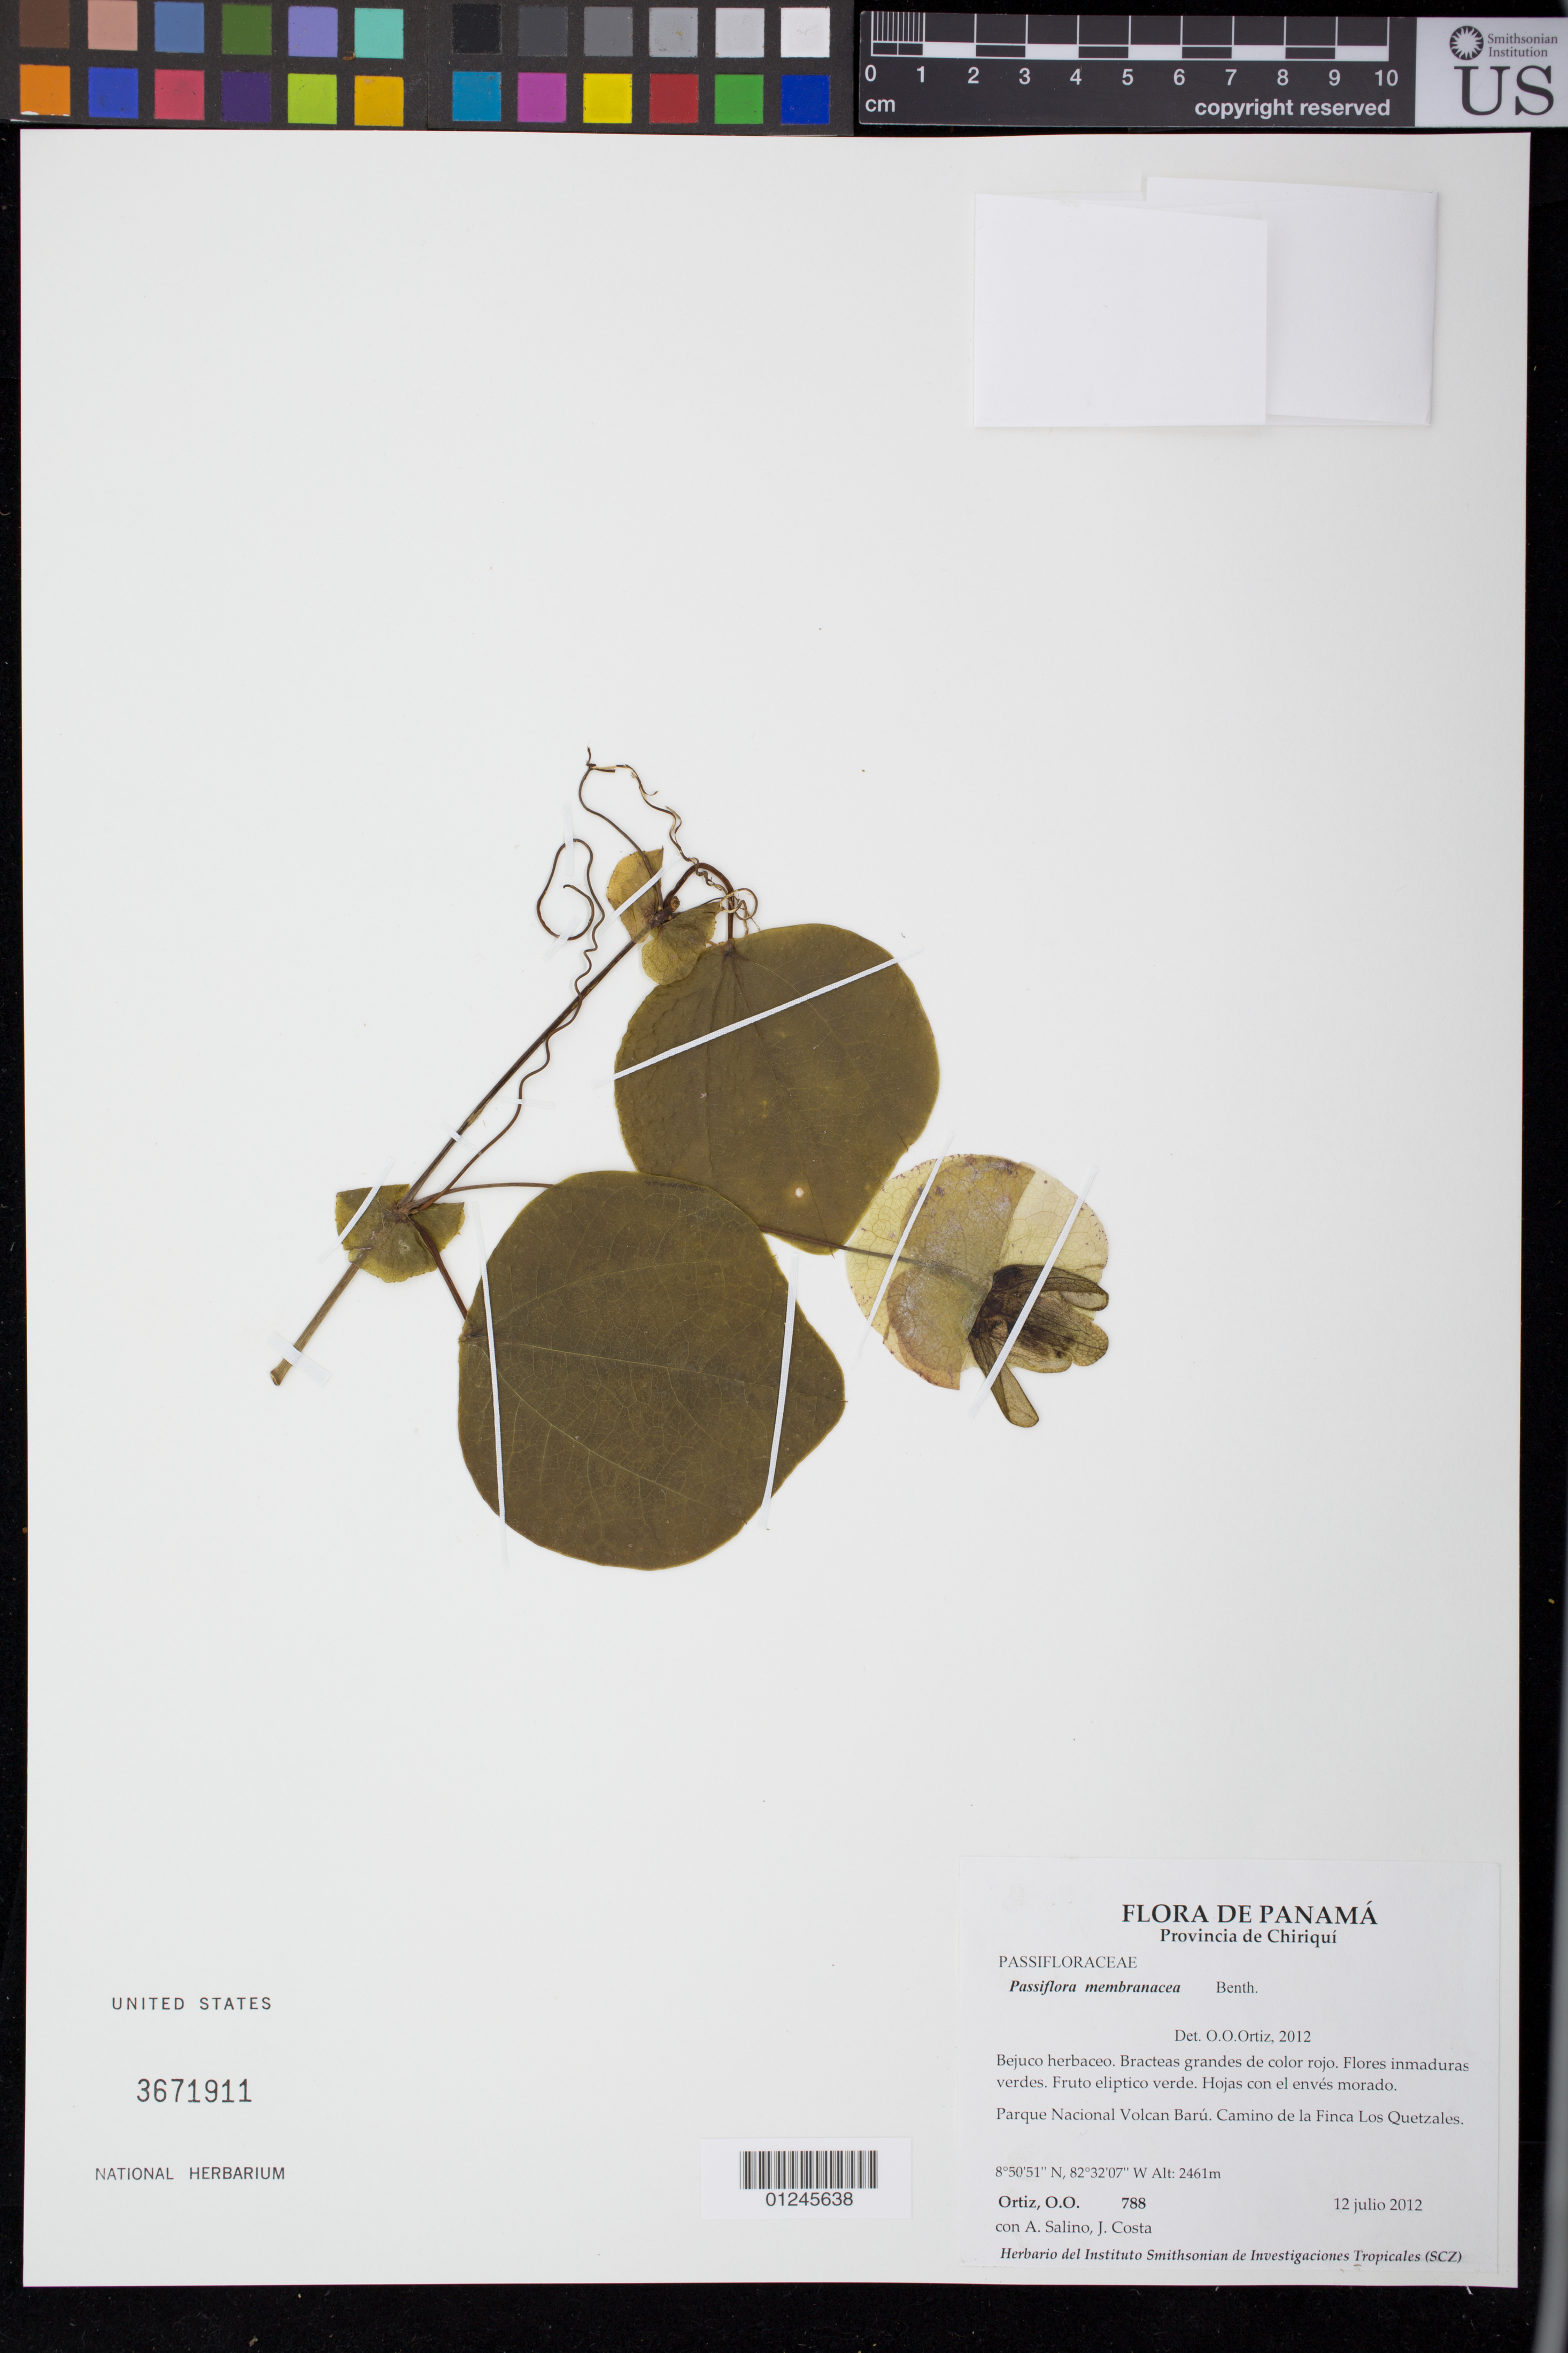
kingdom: Plantae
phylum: Tracheophyta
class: Magnoliopsida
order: Malpighiales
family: Passifloraceae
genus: Passiflora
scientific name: Passiflora membranacea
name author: Benth.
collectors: O. O. Ortiz, A. Salino & J. Costa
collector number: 788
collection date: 2012-07-12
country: Panama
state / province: Chiriqui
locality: Parque Nacional Volcan Baru, Camino de la Finca Los Quetzales.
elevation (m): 2461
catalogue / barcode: US 3671911